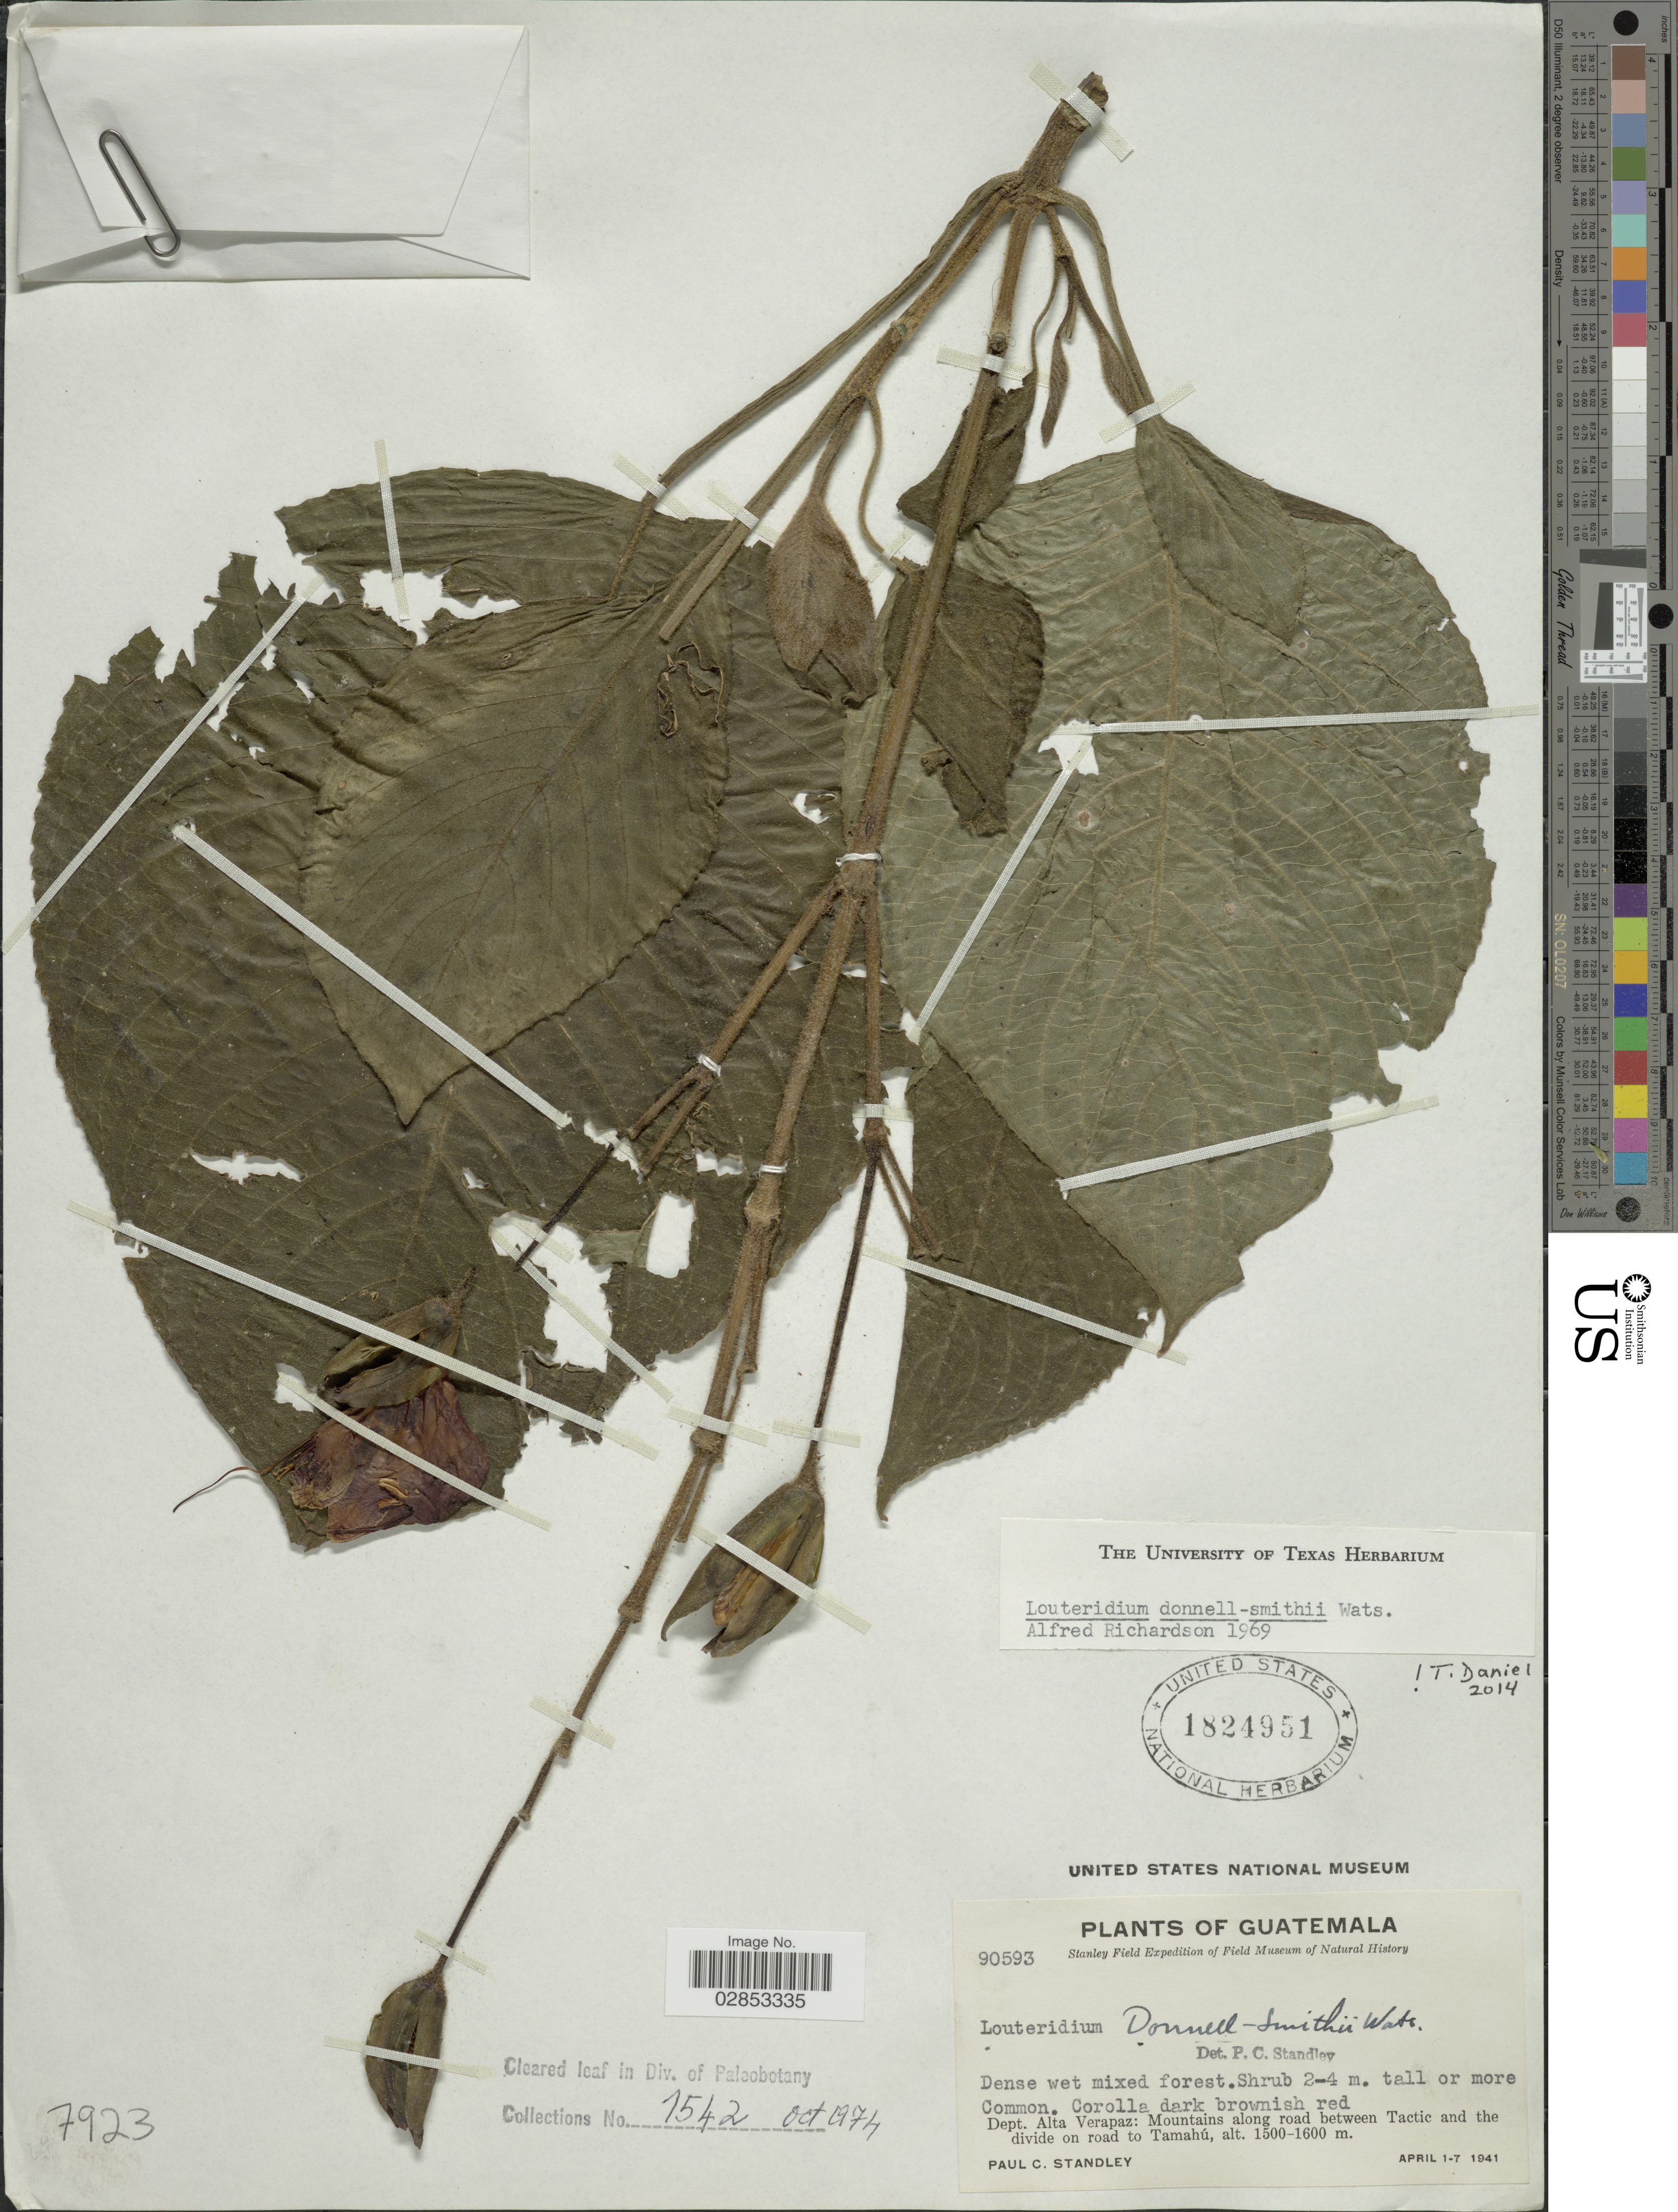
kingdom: Plantae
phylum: Tracheophyta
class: Magnoliopsida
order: Lamiales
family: Acanthaceae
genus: Louteridium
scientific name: Louteridium donnell-smithii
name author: S. Watson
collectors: P. C. Standley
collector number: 90593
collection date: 1941-04-01/1941-04-07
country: Guatemala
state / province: Alta Verapaz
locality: Dept. Alta Verapaz: Mountains along road between Tactic and the divide on road to Tamahú.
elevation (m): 1500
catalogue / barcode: US 1824951